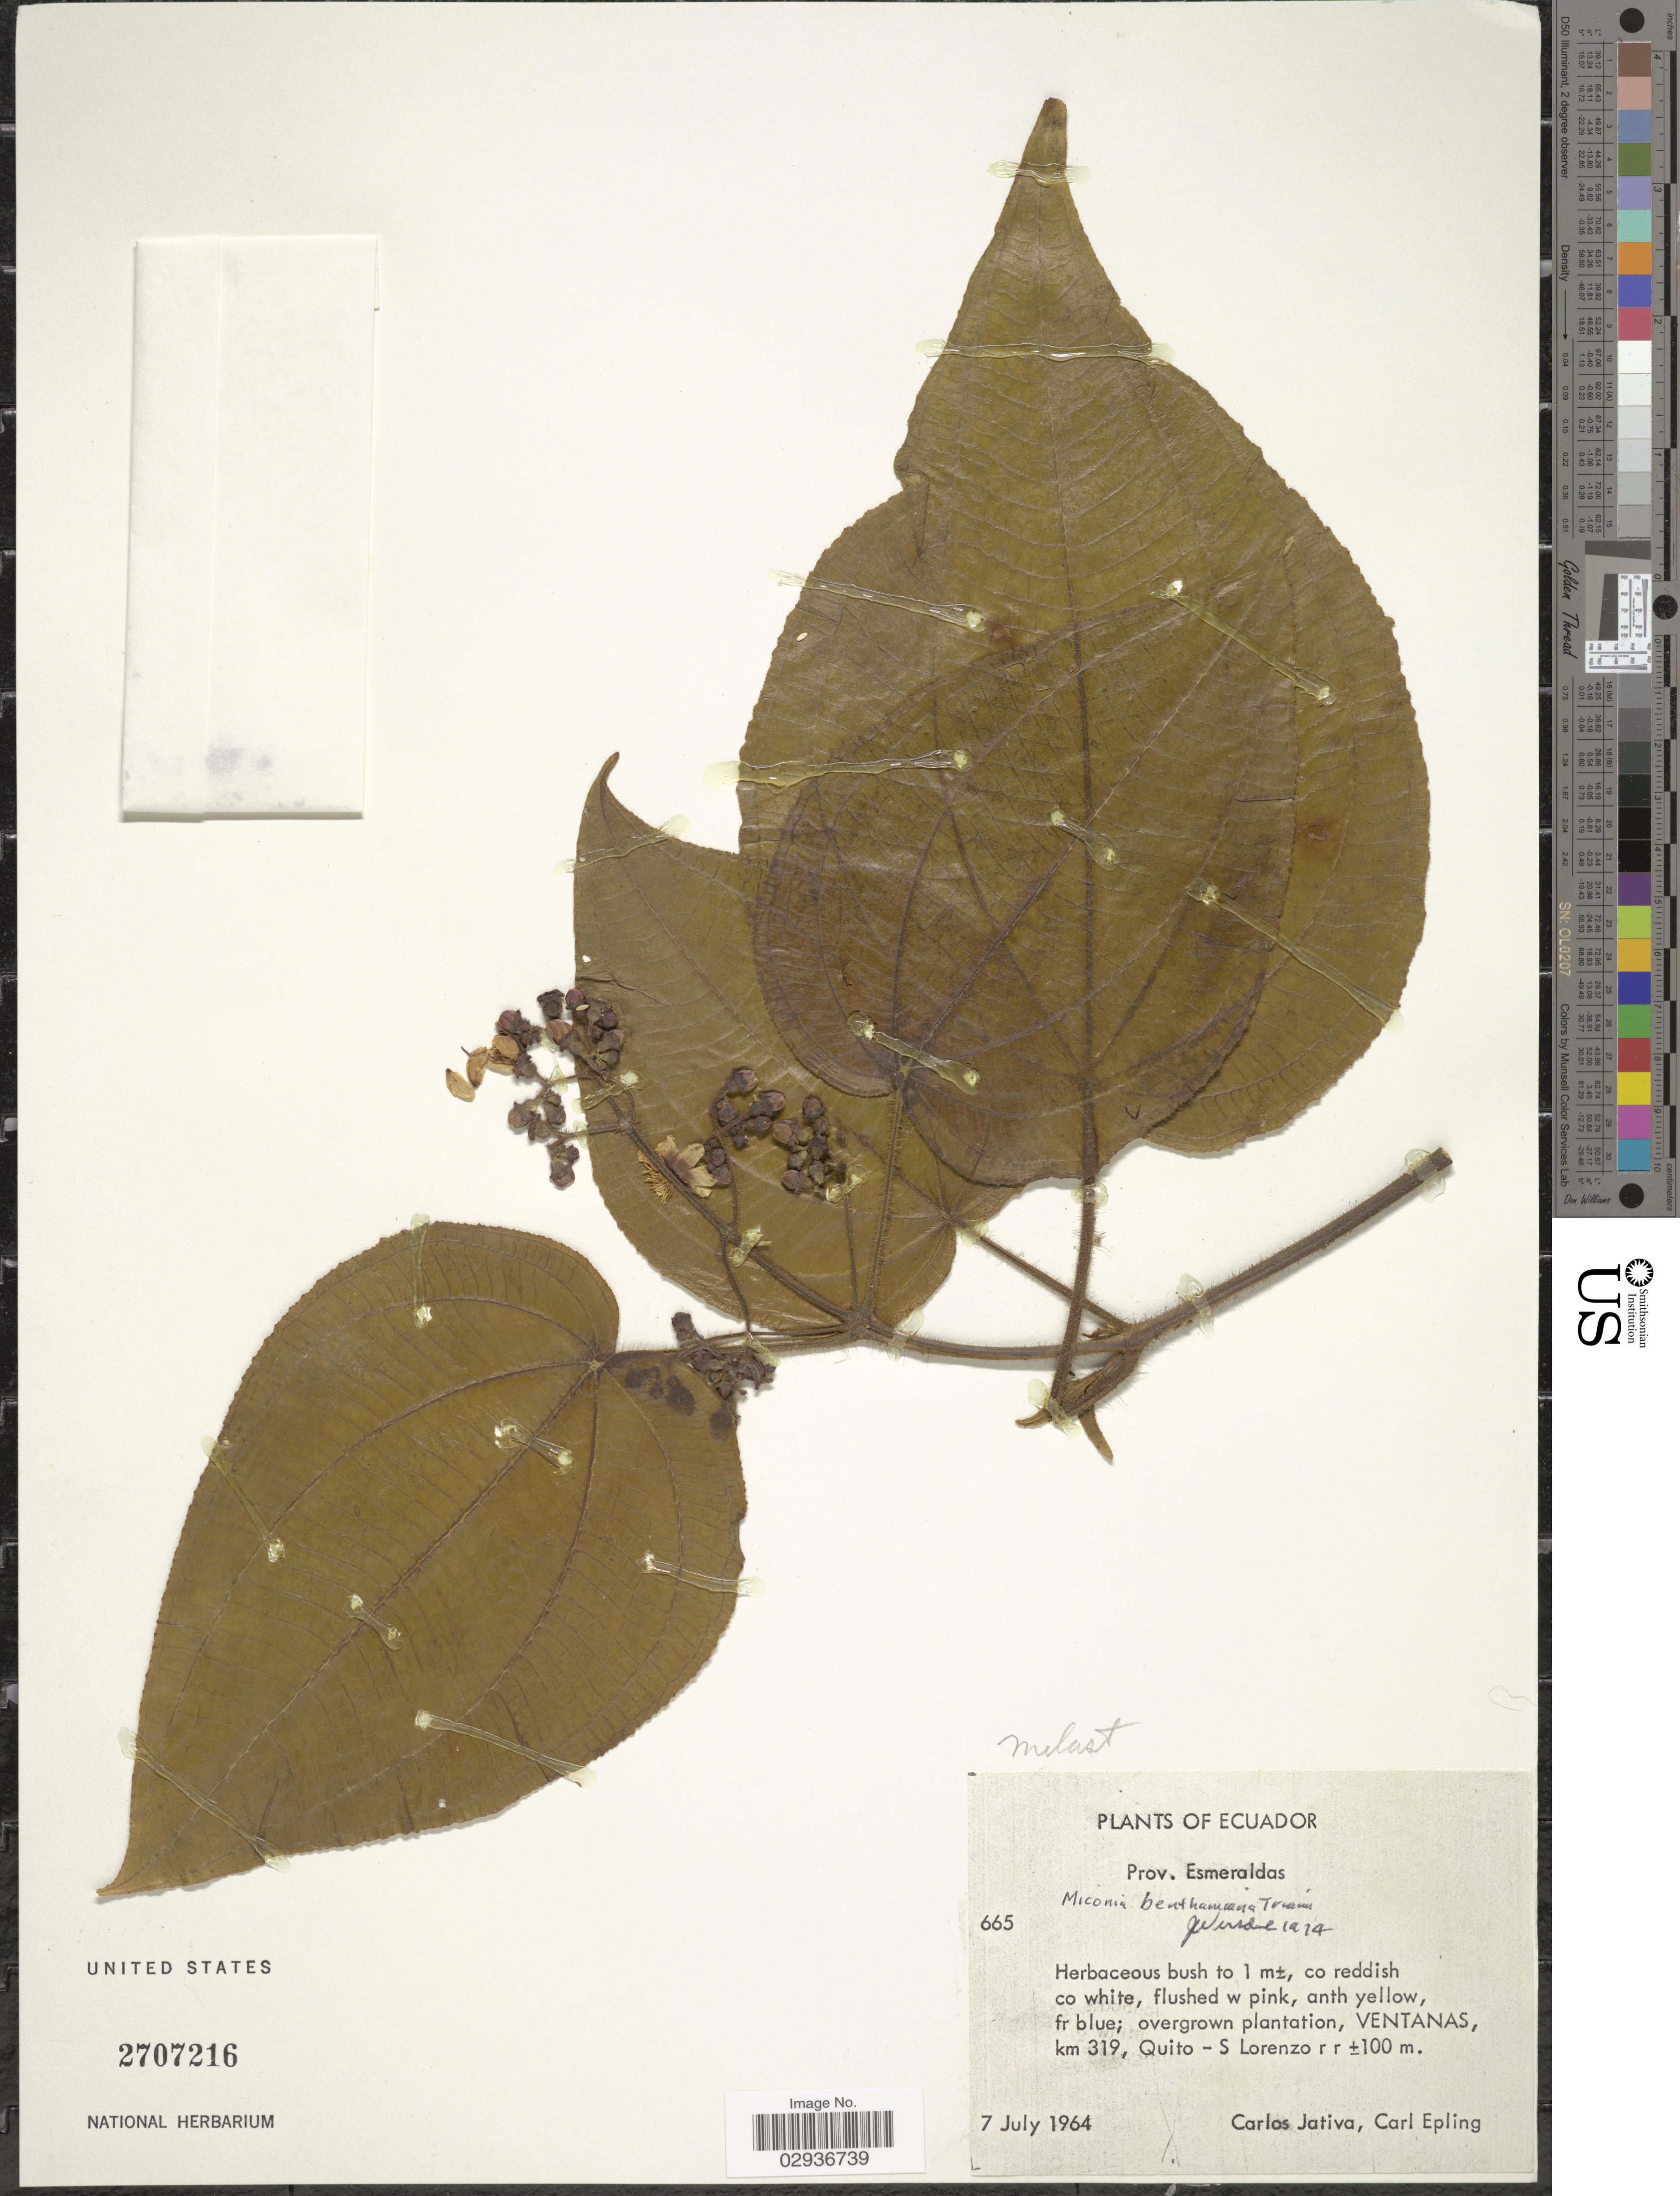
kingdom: Plantae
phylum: Tracheophyta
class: Magnoliopsida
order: Myrtales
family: Melastomataceae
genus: Miconia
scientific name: Miconia benthamiana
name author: Triana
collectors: C. D. Játiva & C. C. Epling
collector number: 665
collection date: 1964-07-07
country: Ecuador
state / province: Esmeraldas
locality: Ventanas, km 319, Quito - S Lorenzo rr.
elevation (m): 100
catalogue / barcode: US 2707216